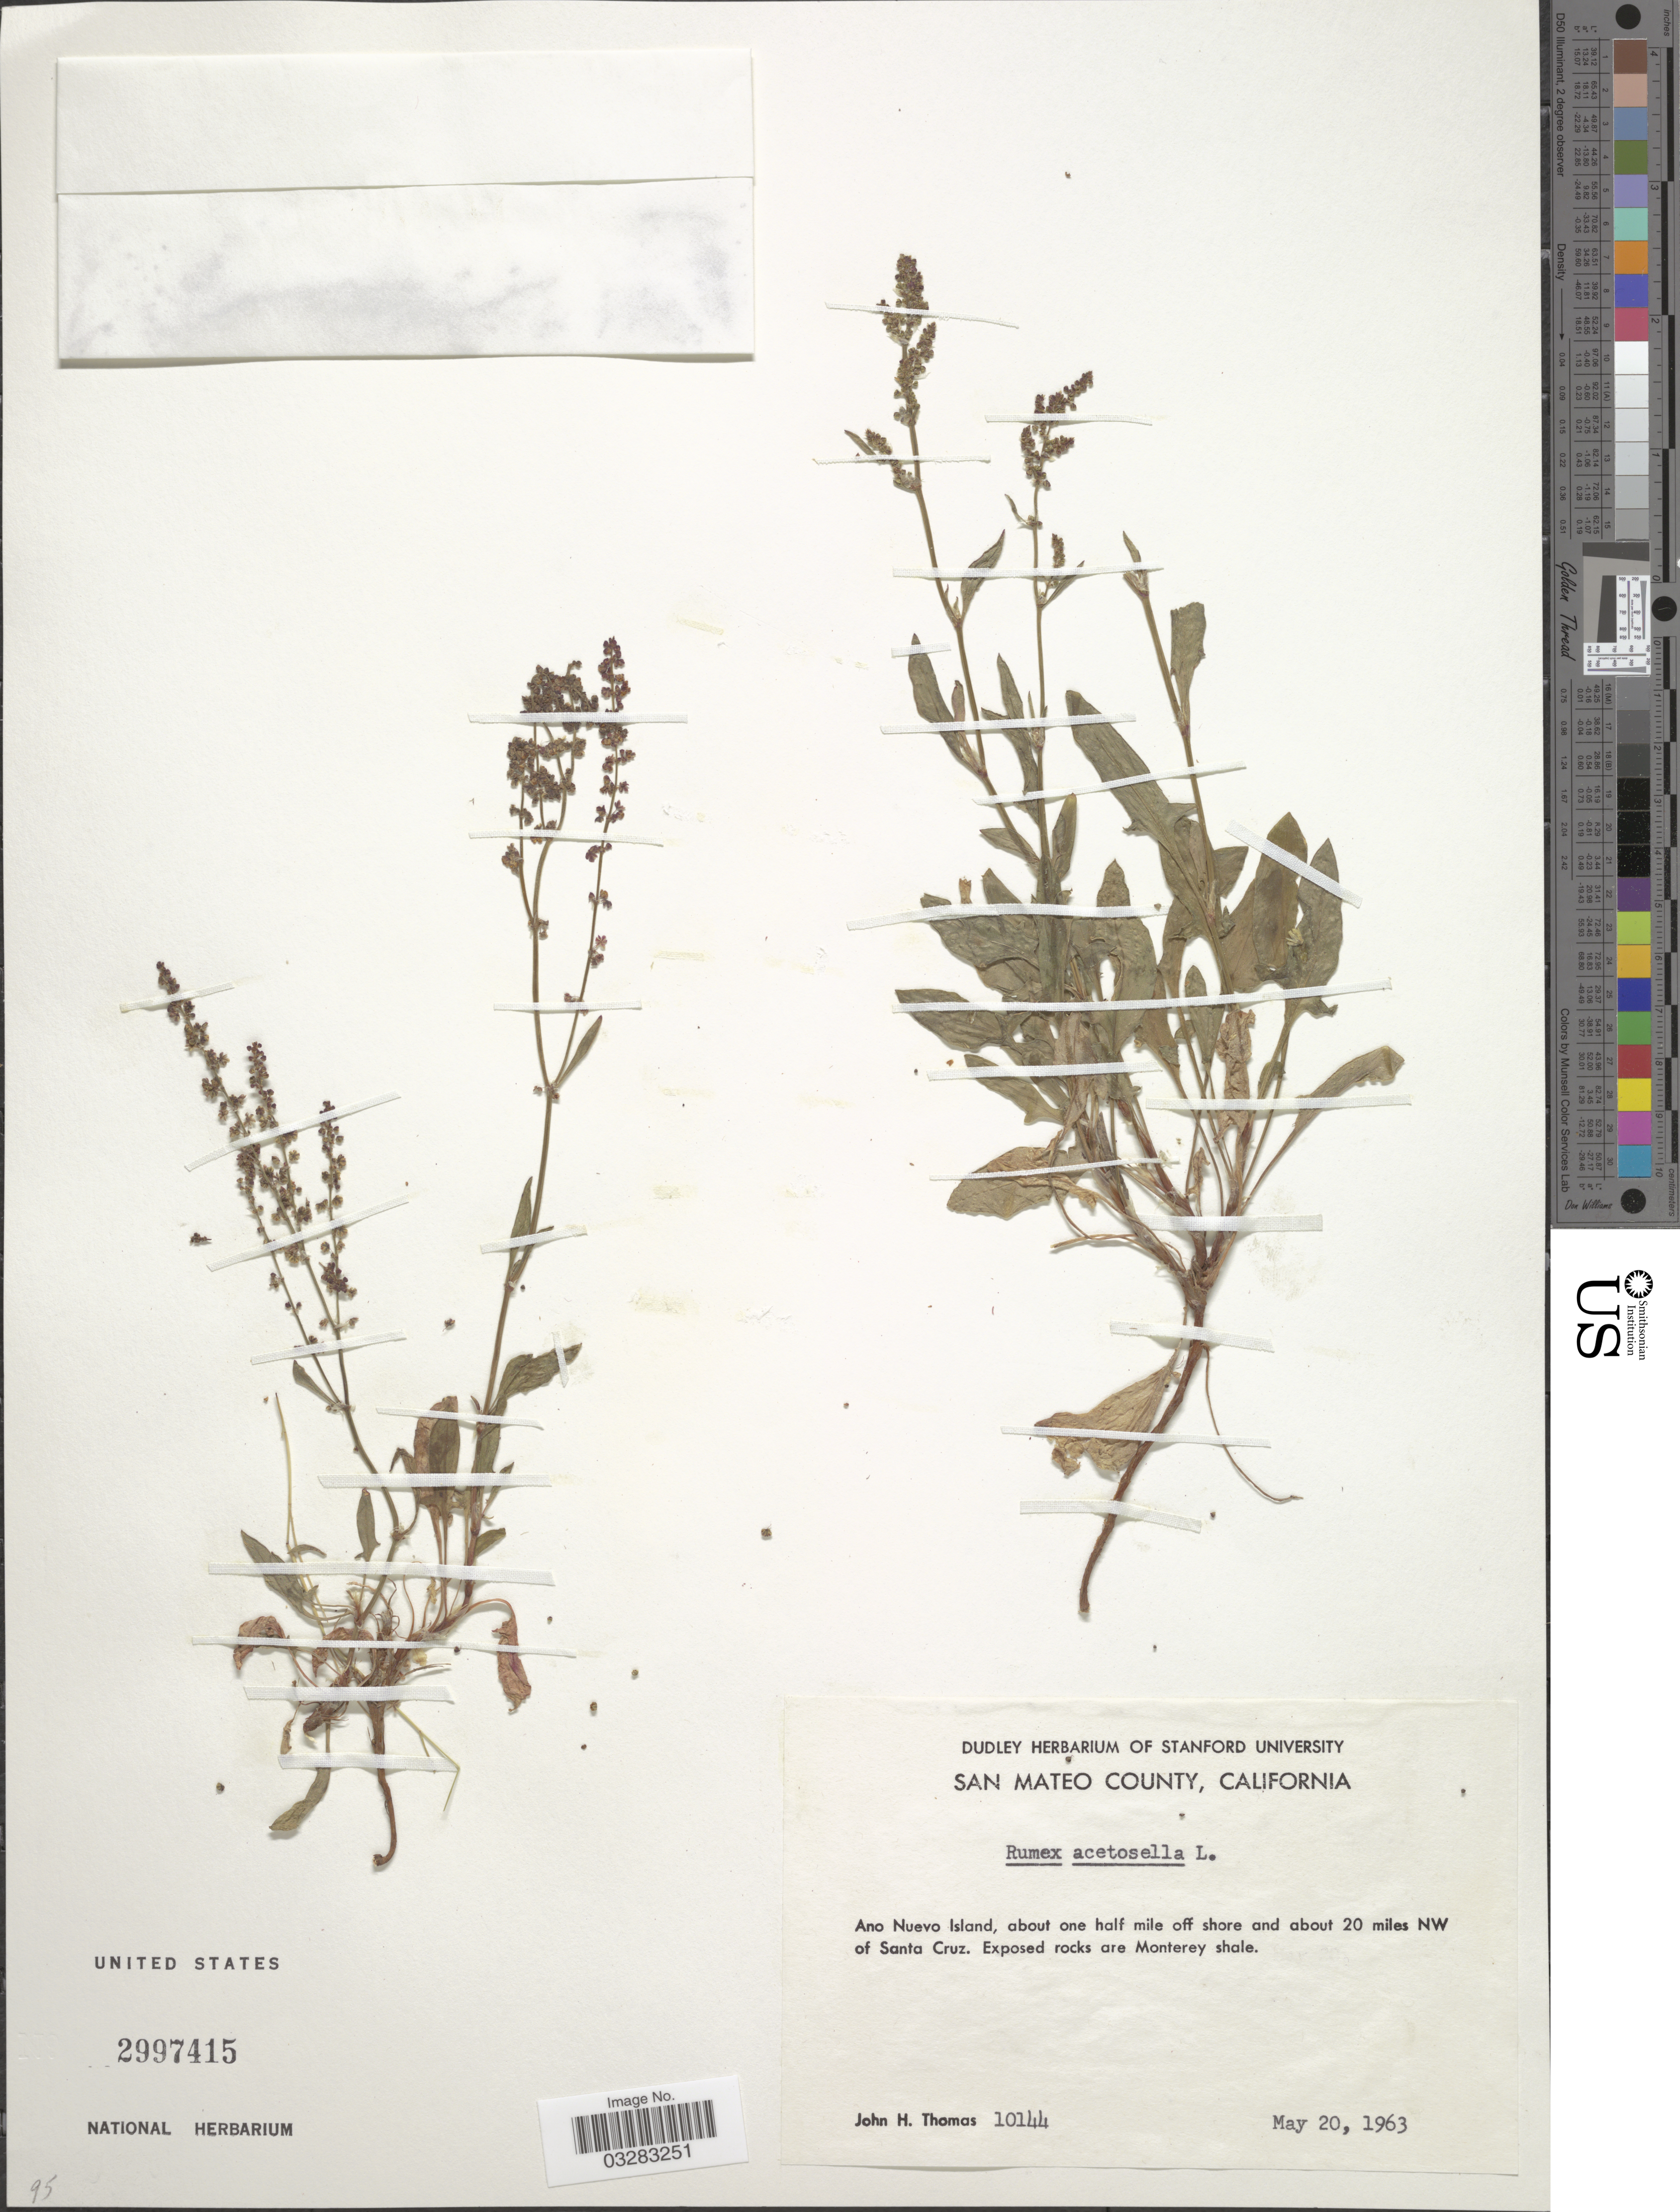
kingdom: Plantae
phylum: Tracheophyta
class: Magnoliopsida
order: Caryophyllales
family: Polygonaceae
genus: Rumex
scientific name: Rumex acetosella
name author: L.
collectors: J. H. Thomas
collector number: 10144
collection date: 1963-05-20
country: United States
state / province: California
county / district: San Mateo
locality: San Mateo County. Ano Nuevo Island, about one half mile off shore and about 20 miles NW of Santa Cruz. Exposed rocks are Monterey shale.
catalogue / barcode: US 2997415